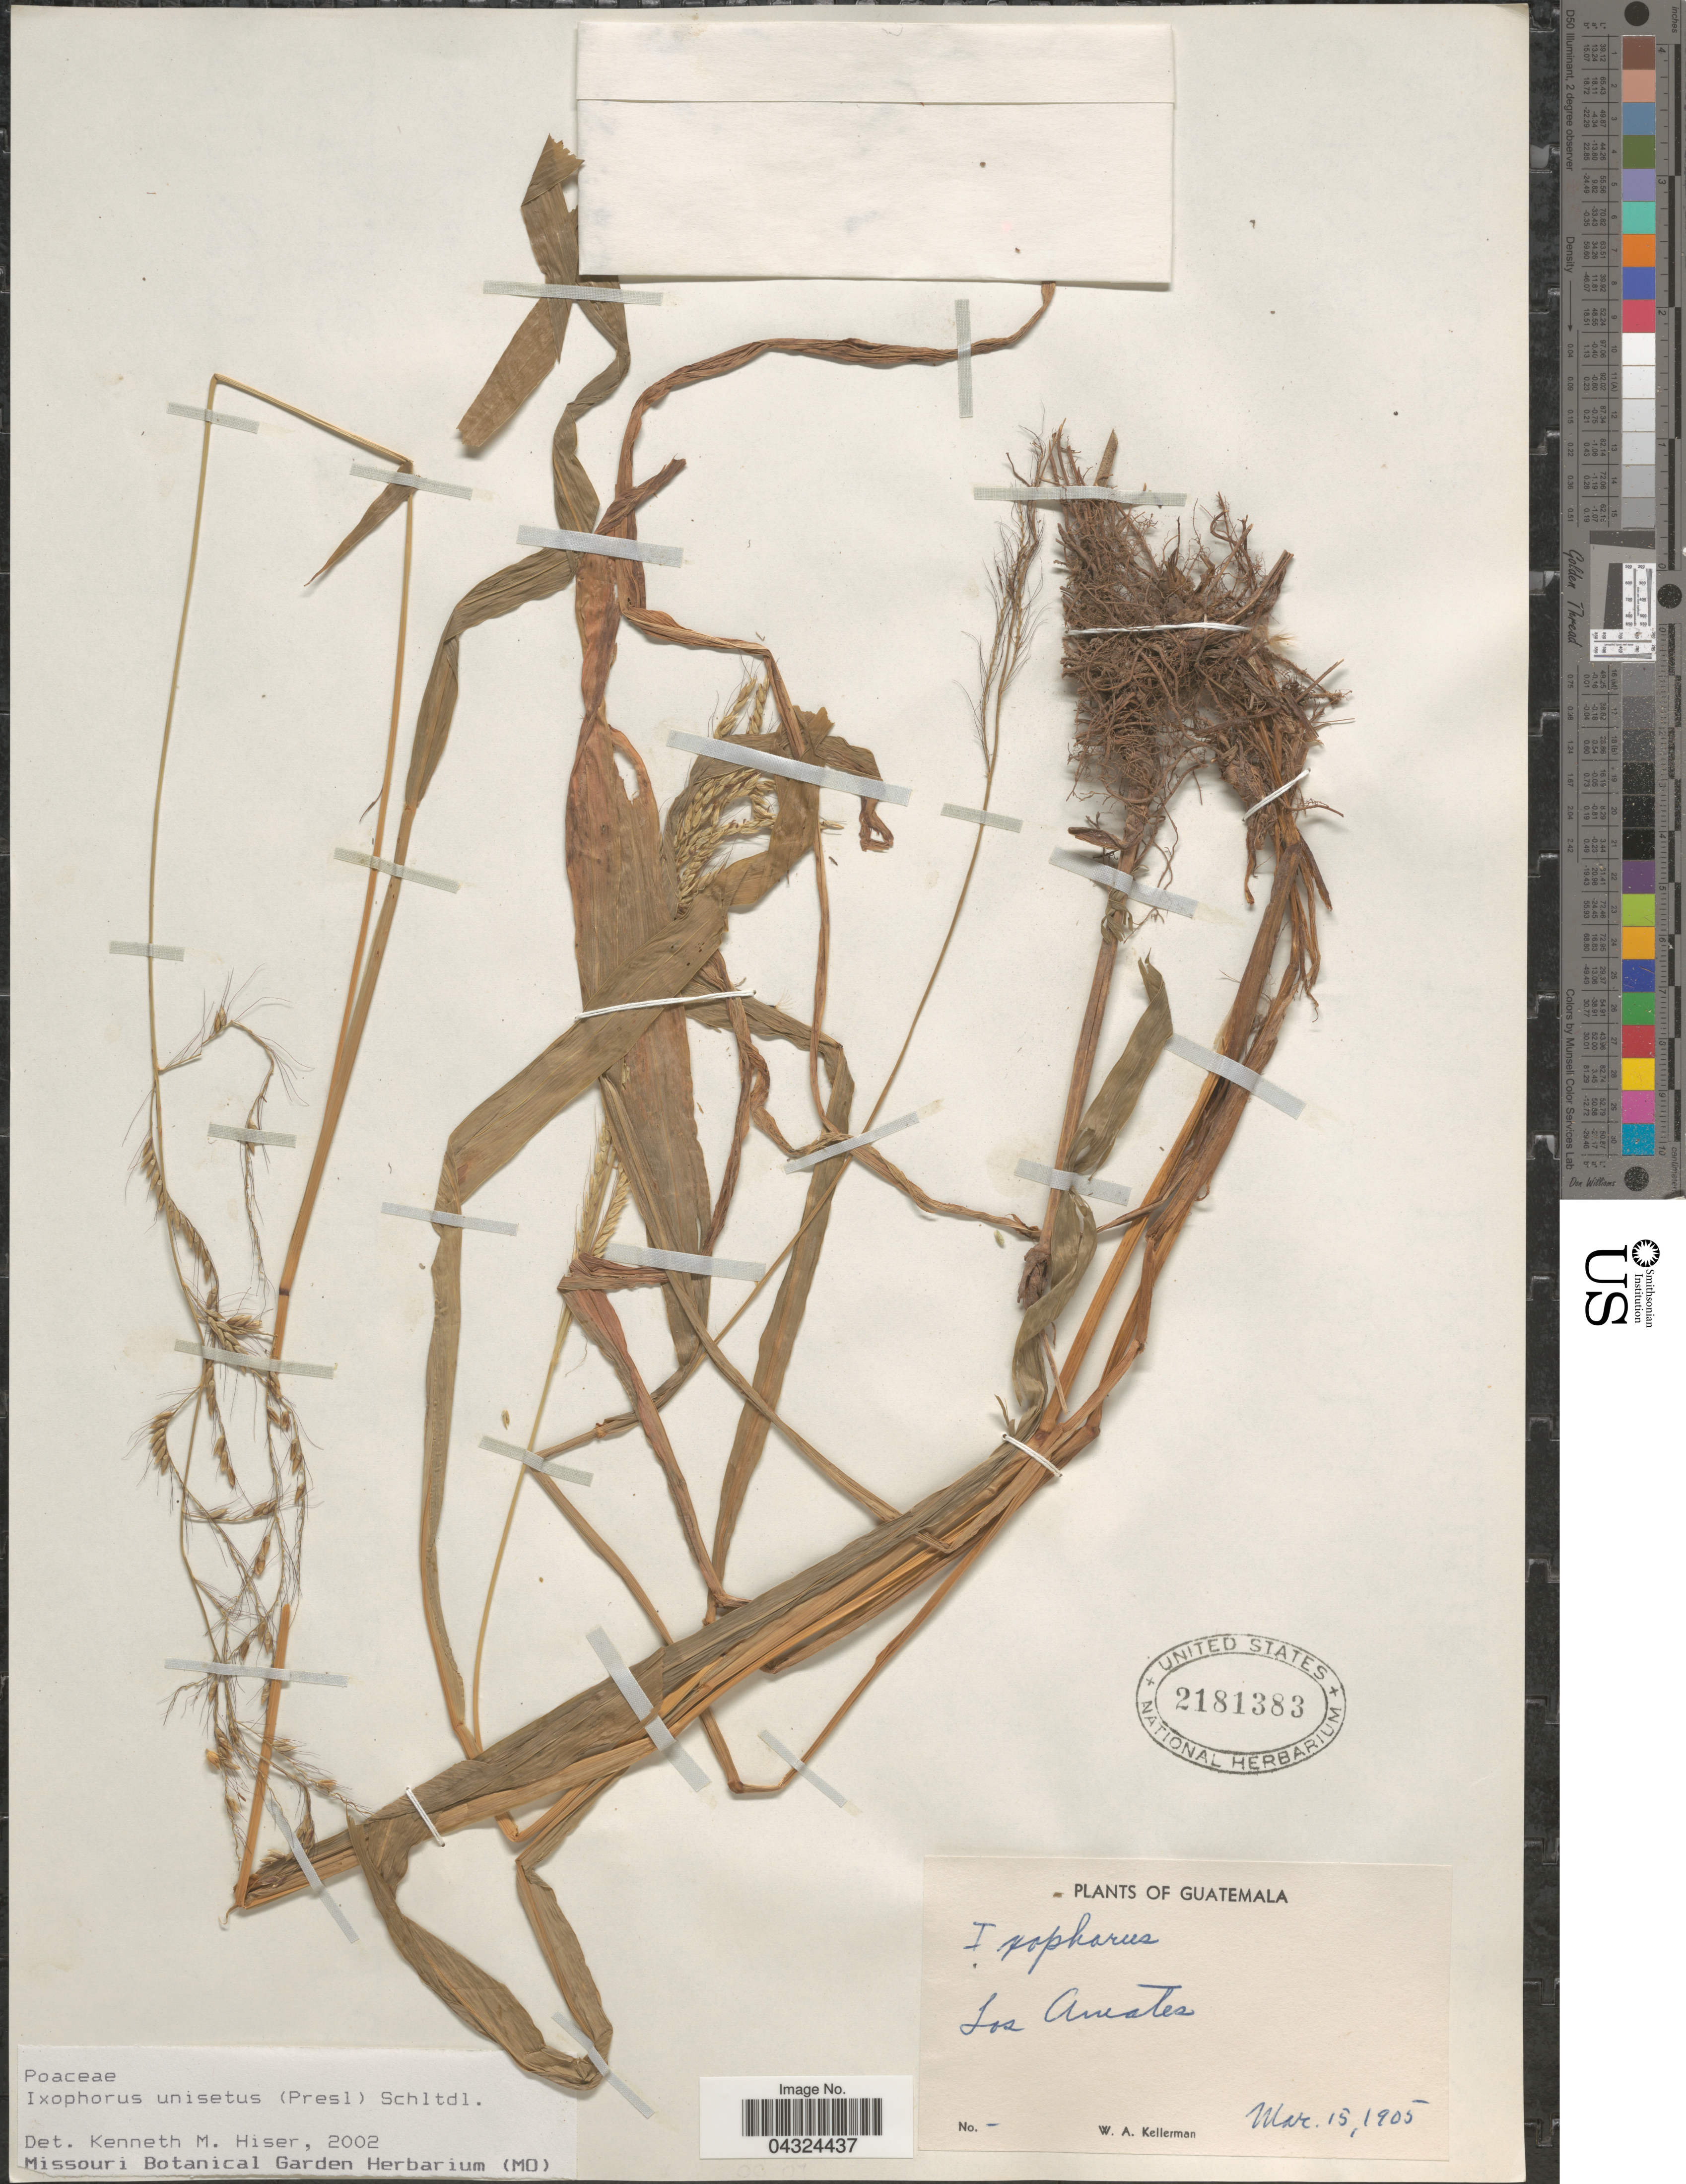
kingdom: Plantae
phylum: Tracheophyta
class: Liliopsida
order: Poales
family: Poaceae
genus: Ixophorus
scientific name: Ixophorus unisetus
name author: (J. Presl) Schltdl.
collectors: W. Kellerman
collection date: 1905-03-15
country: Guatemala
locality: Los Amates.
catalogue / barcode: US 2181383